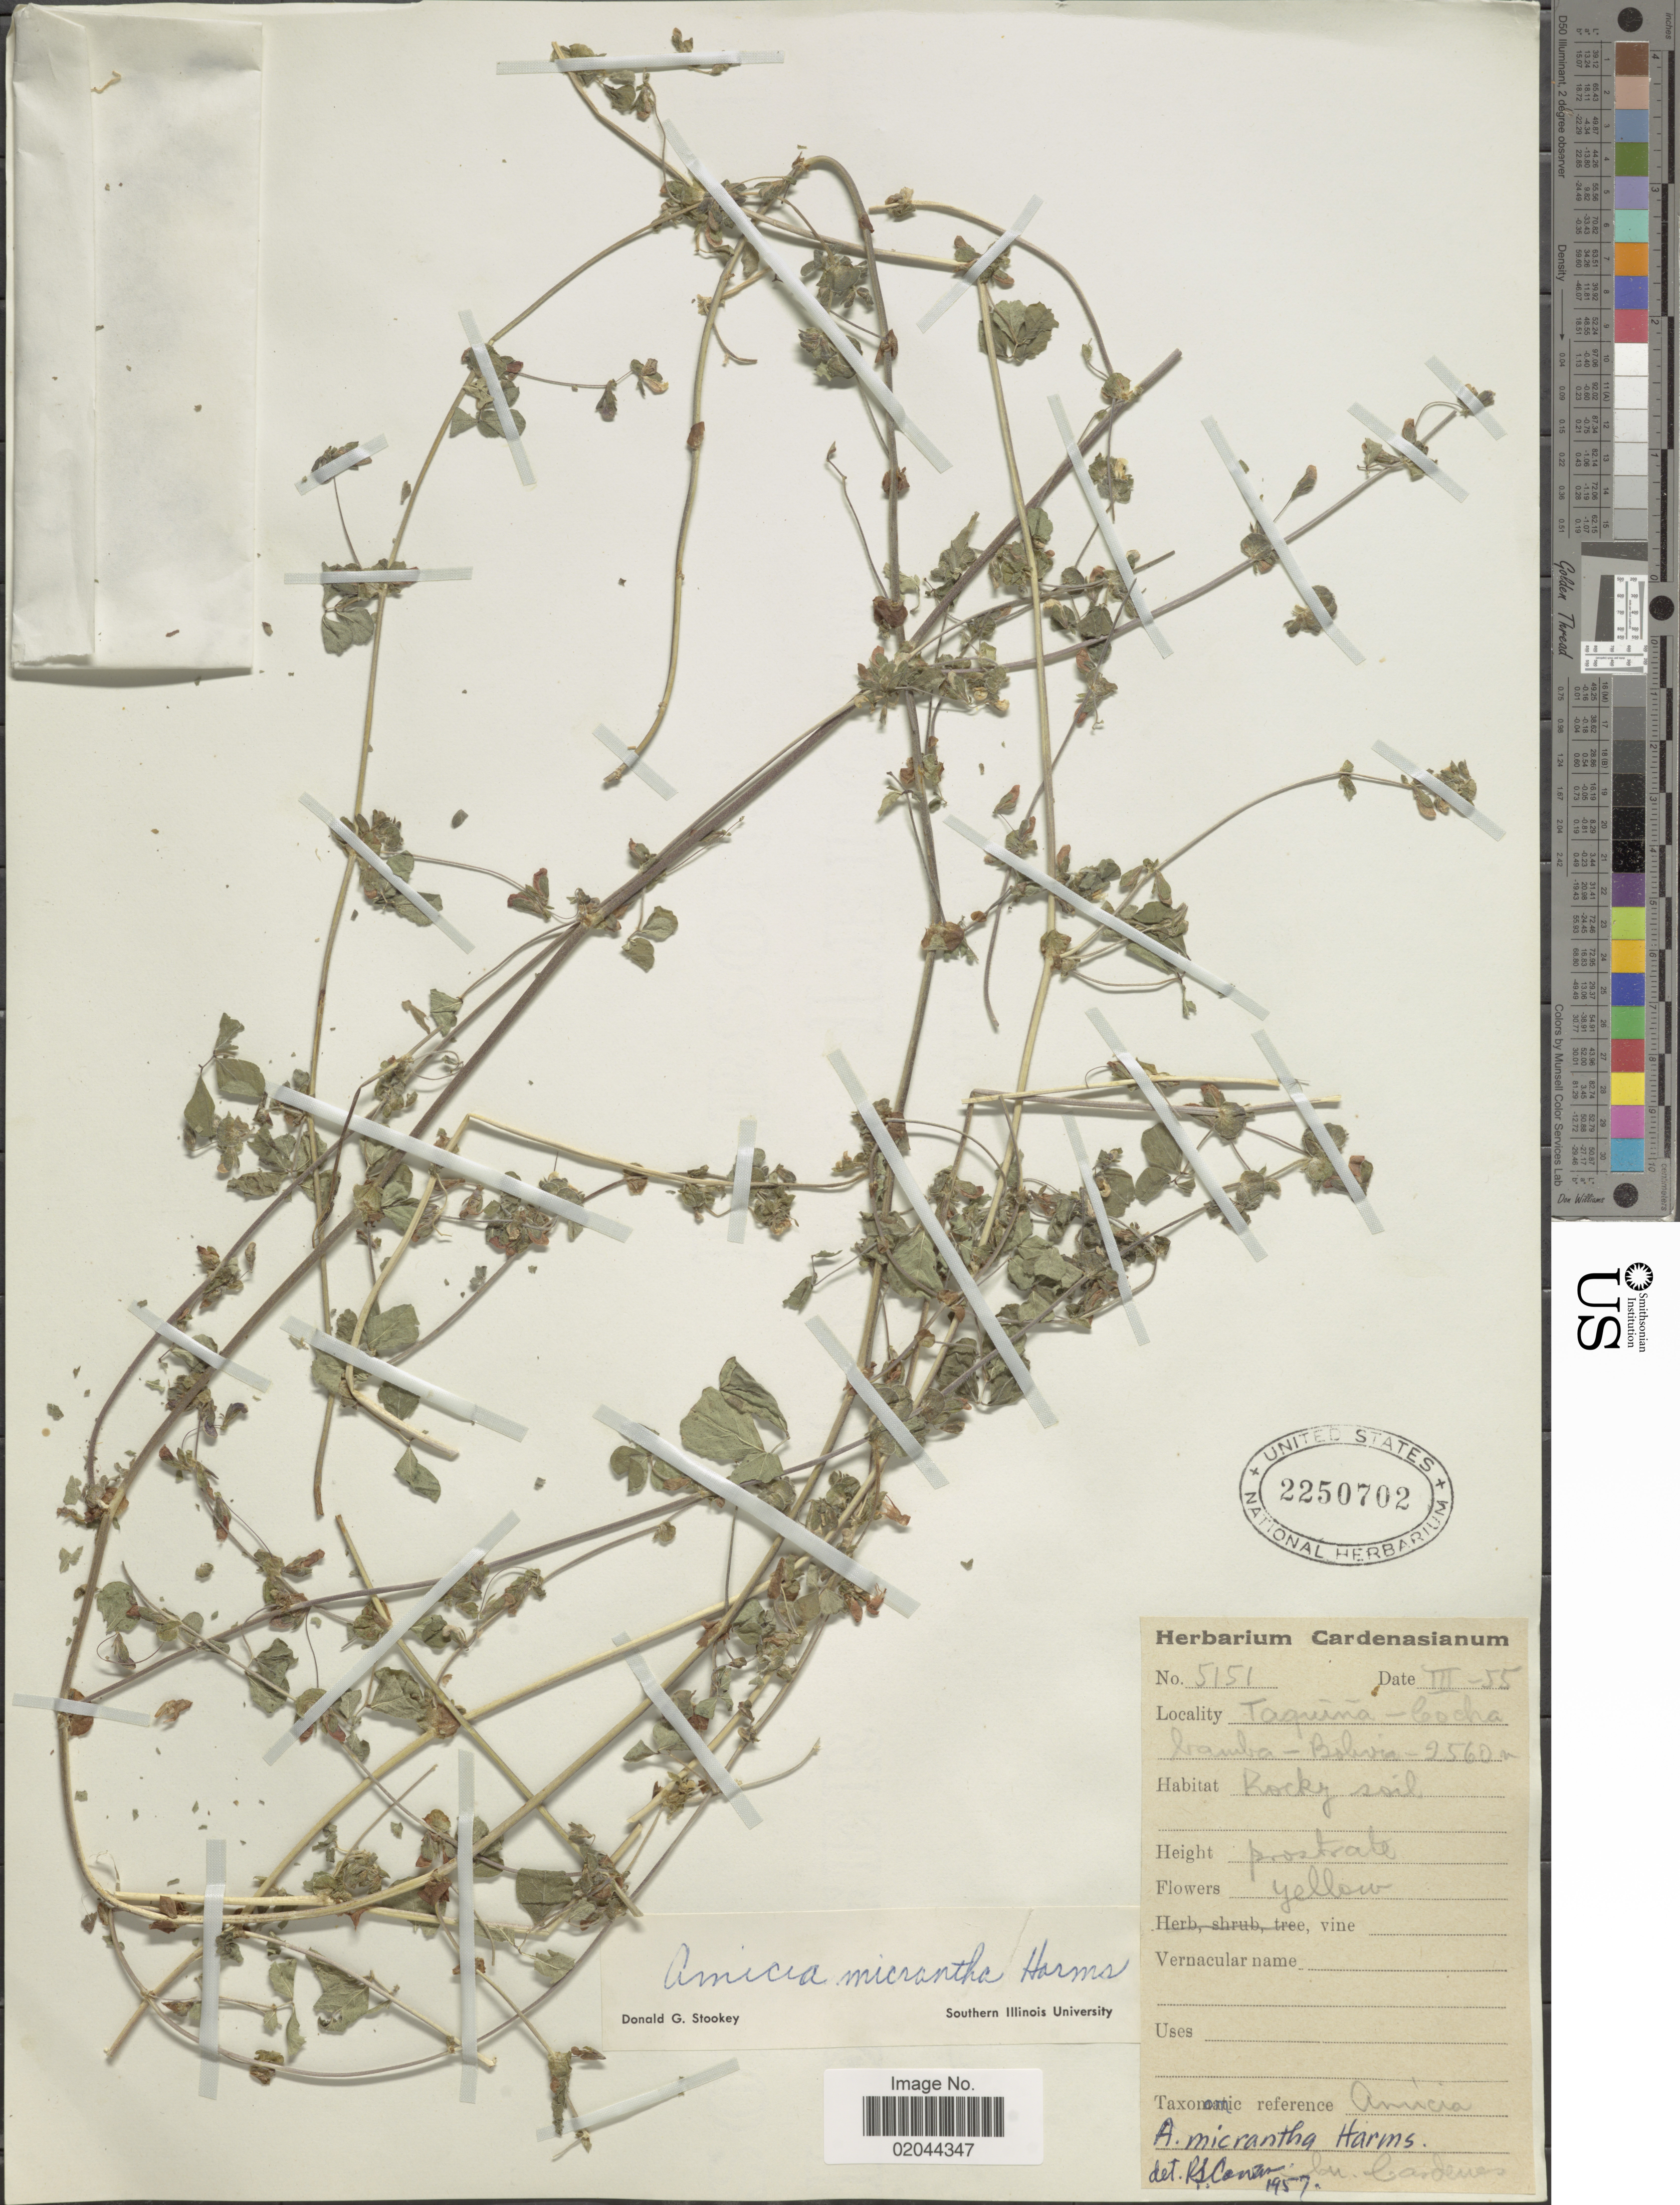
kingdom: Plantae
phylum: Tracheophyta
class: Magnoliopsida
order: Fabales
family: Fabaceae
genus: Amicia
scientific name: Amicia micrantha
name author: Harms in Kuntze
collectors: M. Cárdenas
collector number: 5151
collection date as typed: Transcribed d/m/y: /3/55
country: Bolivia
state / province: Cochabamba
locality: Taquina, rocky soil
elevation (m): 2560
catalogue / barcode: US 2250702